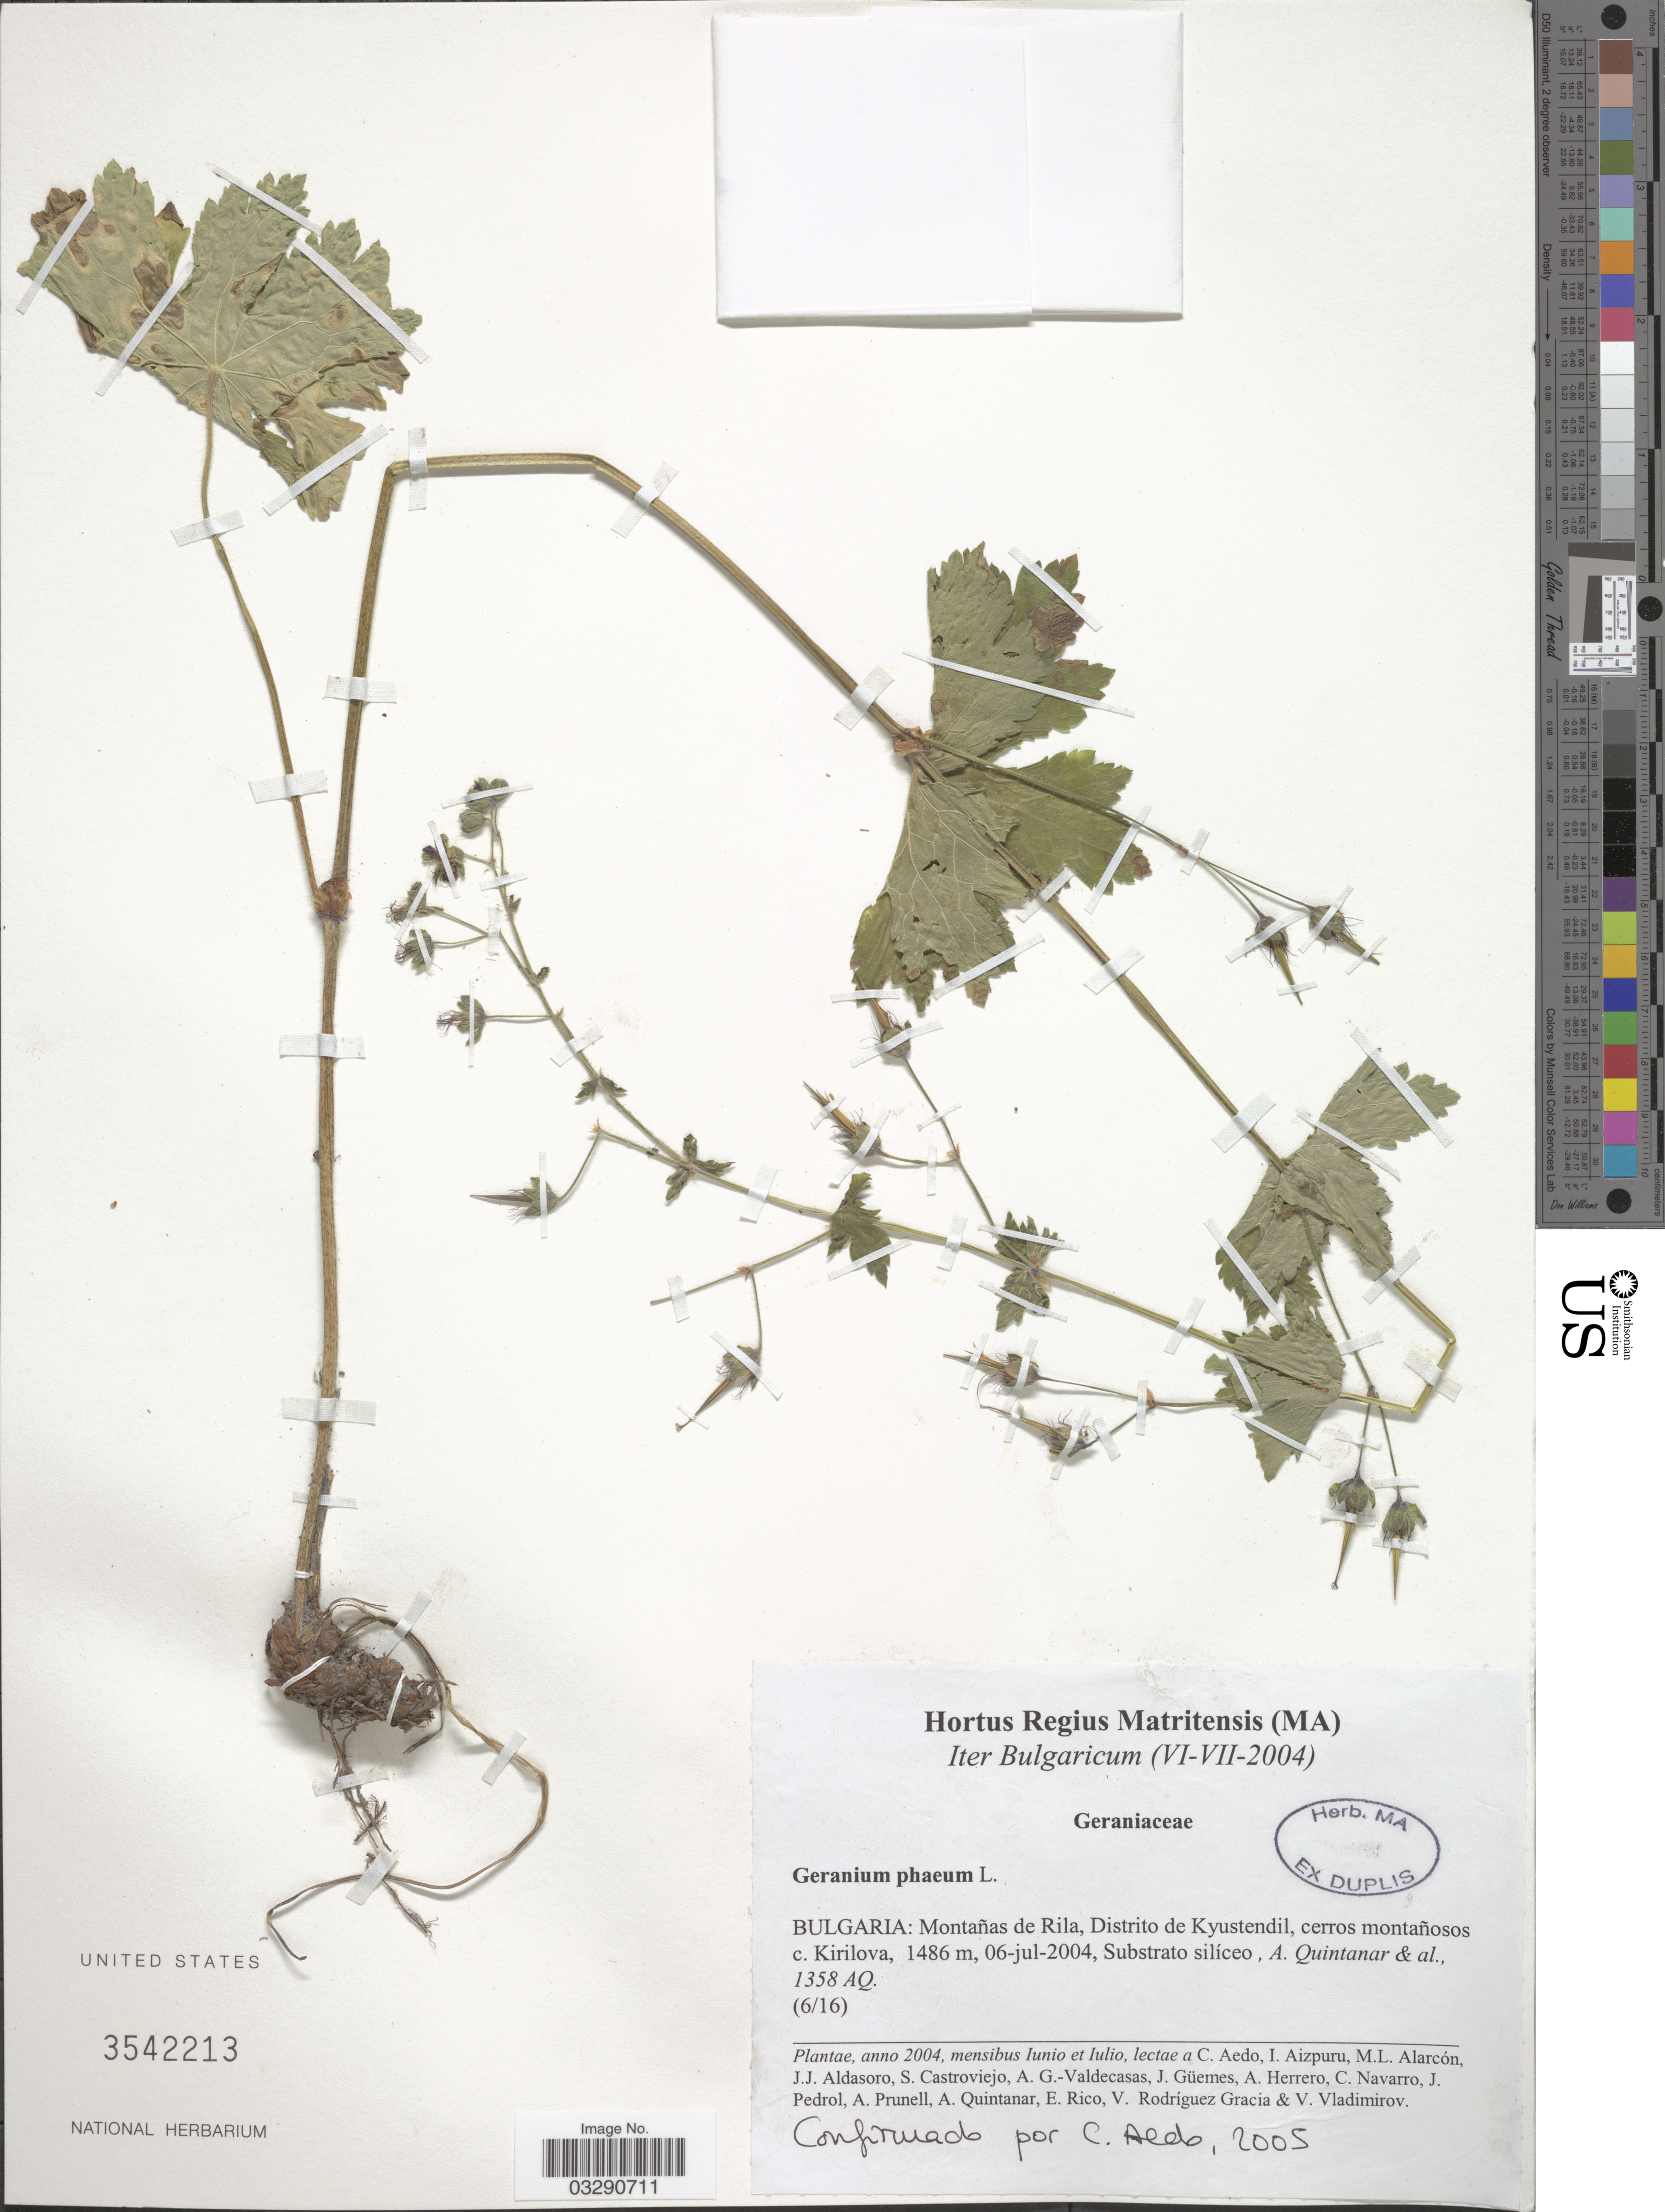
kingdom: Plantae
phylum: Tracheophyta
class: Magnoliopsida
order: Geraniales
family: Geraniaceae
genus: Geranium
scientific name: Geranium phaeum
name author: L.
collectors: A. Quintanar & et al.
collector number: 1358AQ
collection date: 2004-07-06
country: Bulgaria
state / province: Kyustendil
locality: Montañas de Rila, cerros montañosos c. Kirilova.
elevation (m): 1486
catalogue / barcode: US 3542213